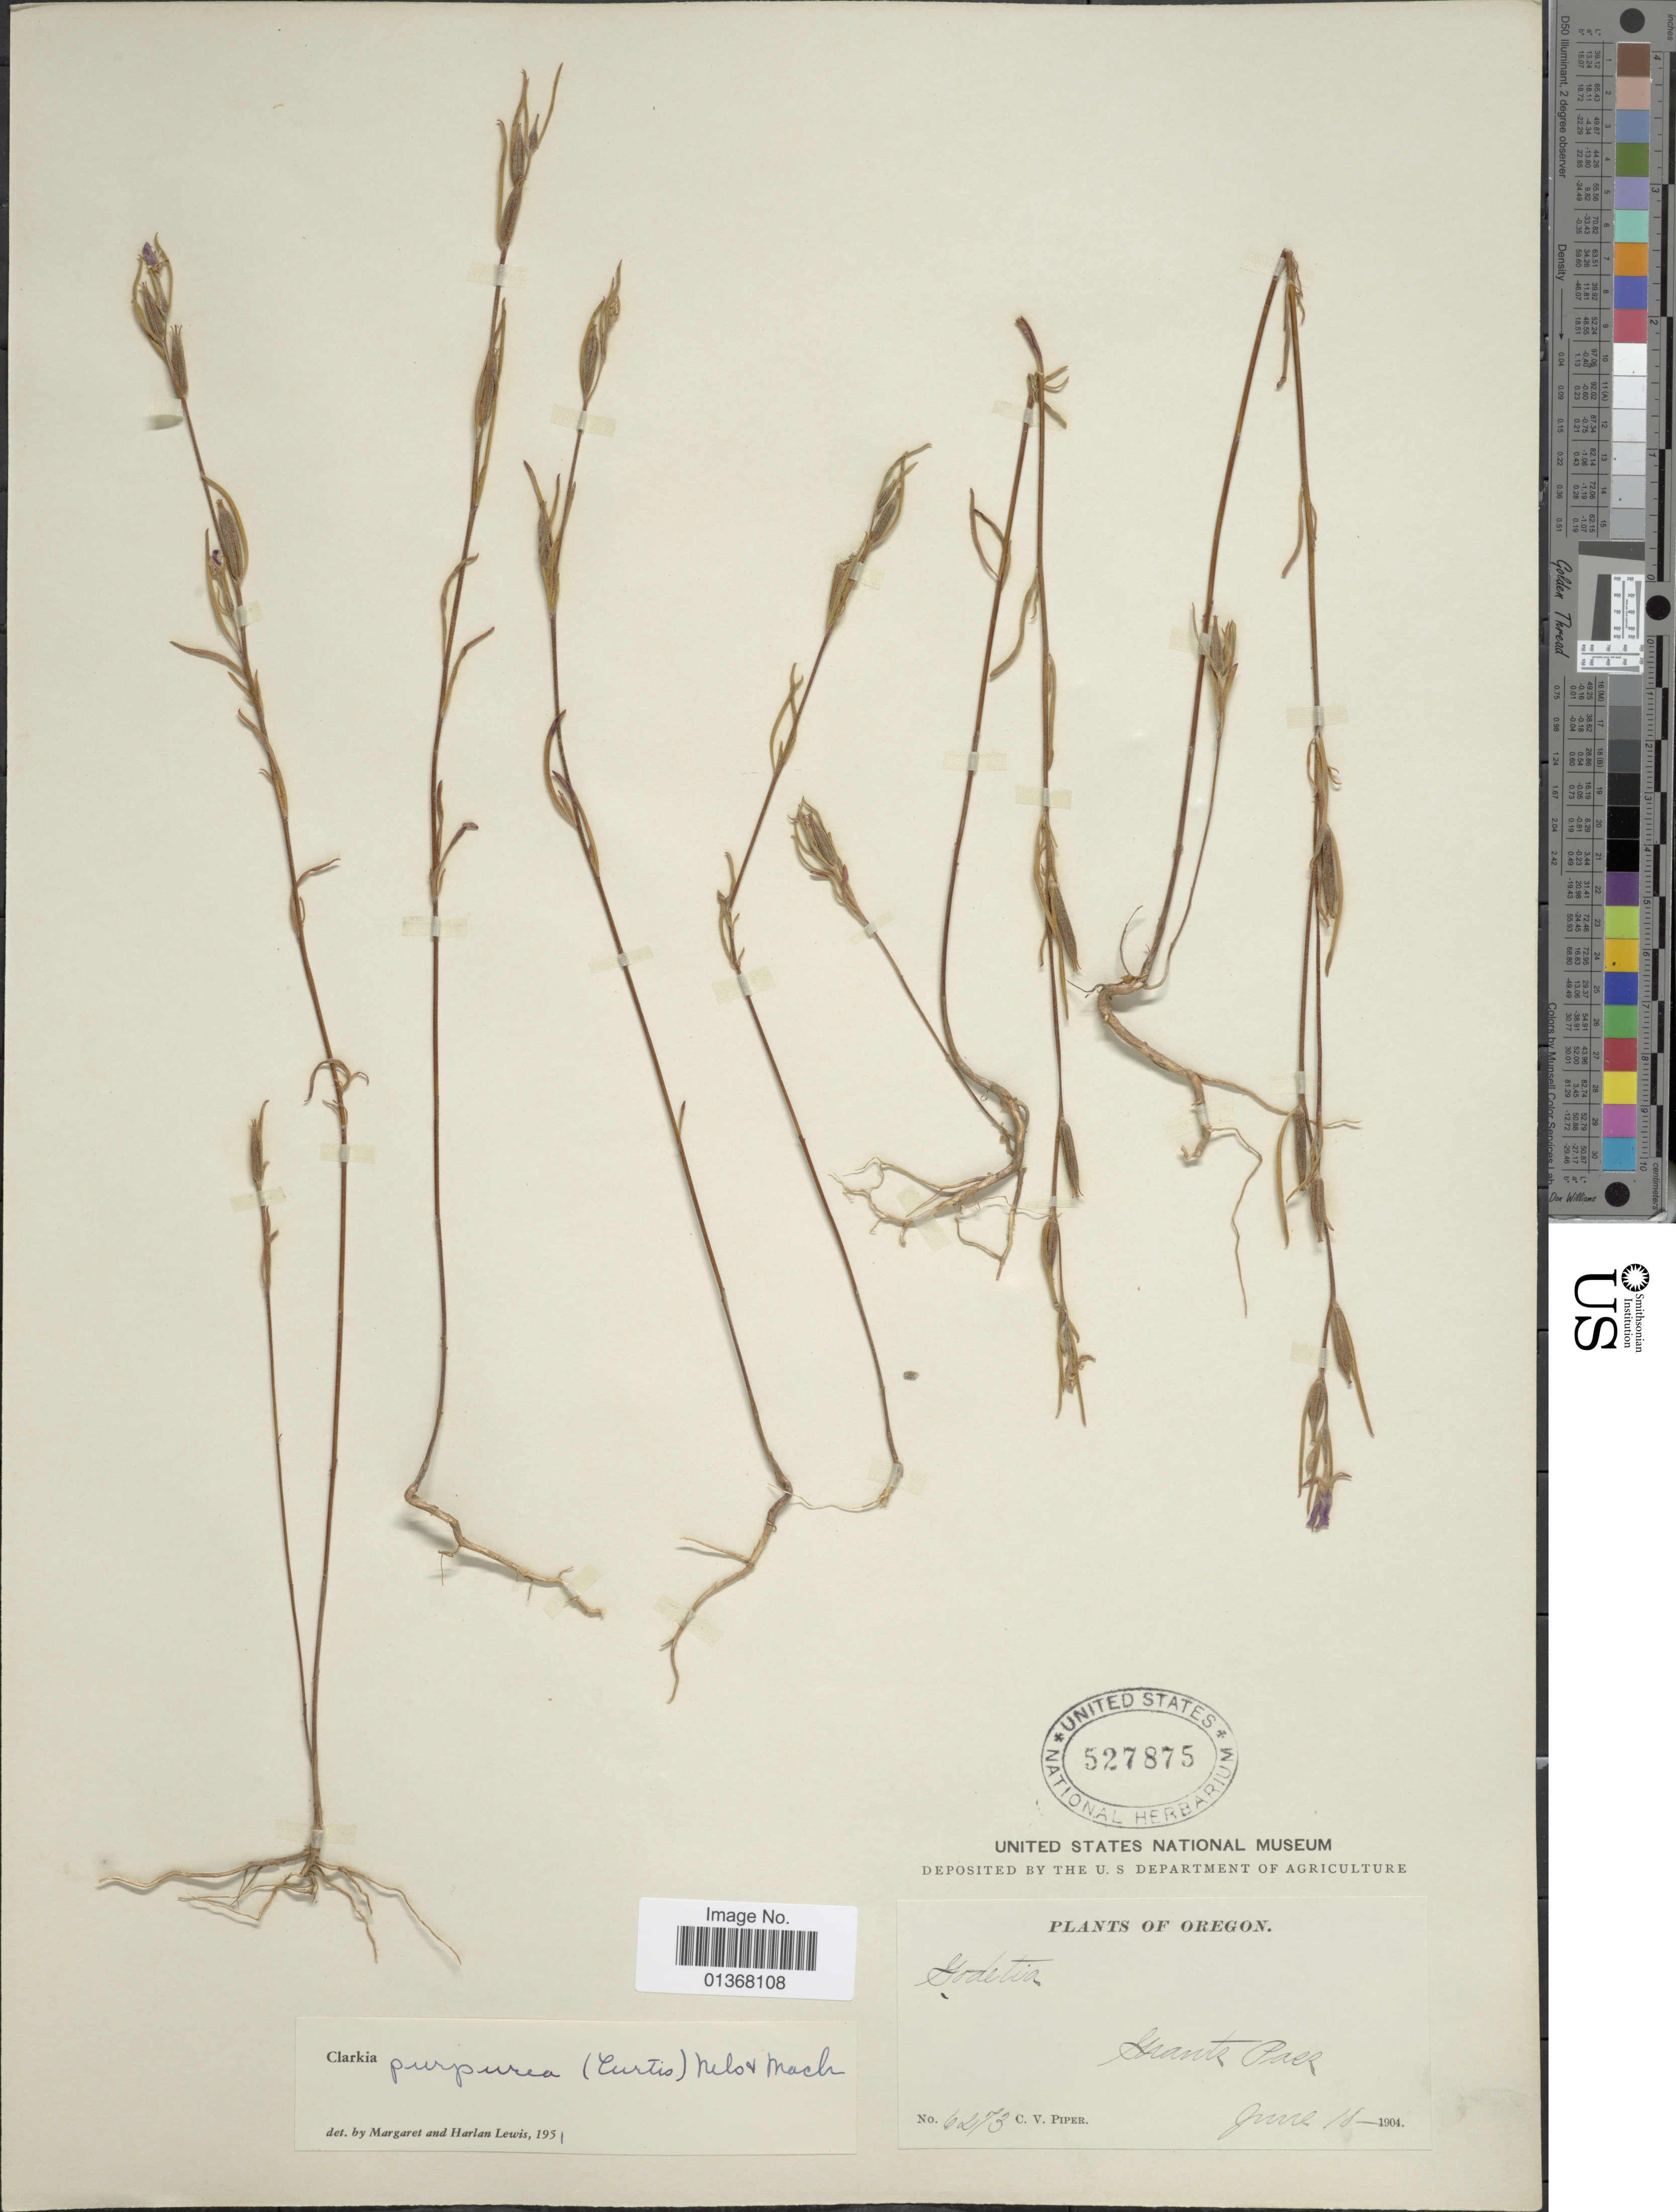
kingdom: Plantae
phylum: Tracheophyta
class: Magnoliopsida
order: Myrtales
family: Onagraceae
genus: Clarkia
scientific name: Clarkia pulchella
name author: Pursh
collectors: C. V. Piper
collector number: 6273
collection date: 1904-06-18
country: United States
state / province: Oregon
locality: Grants Pass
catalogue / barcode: US 527875